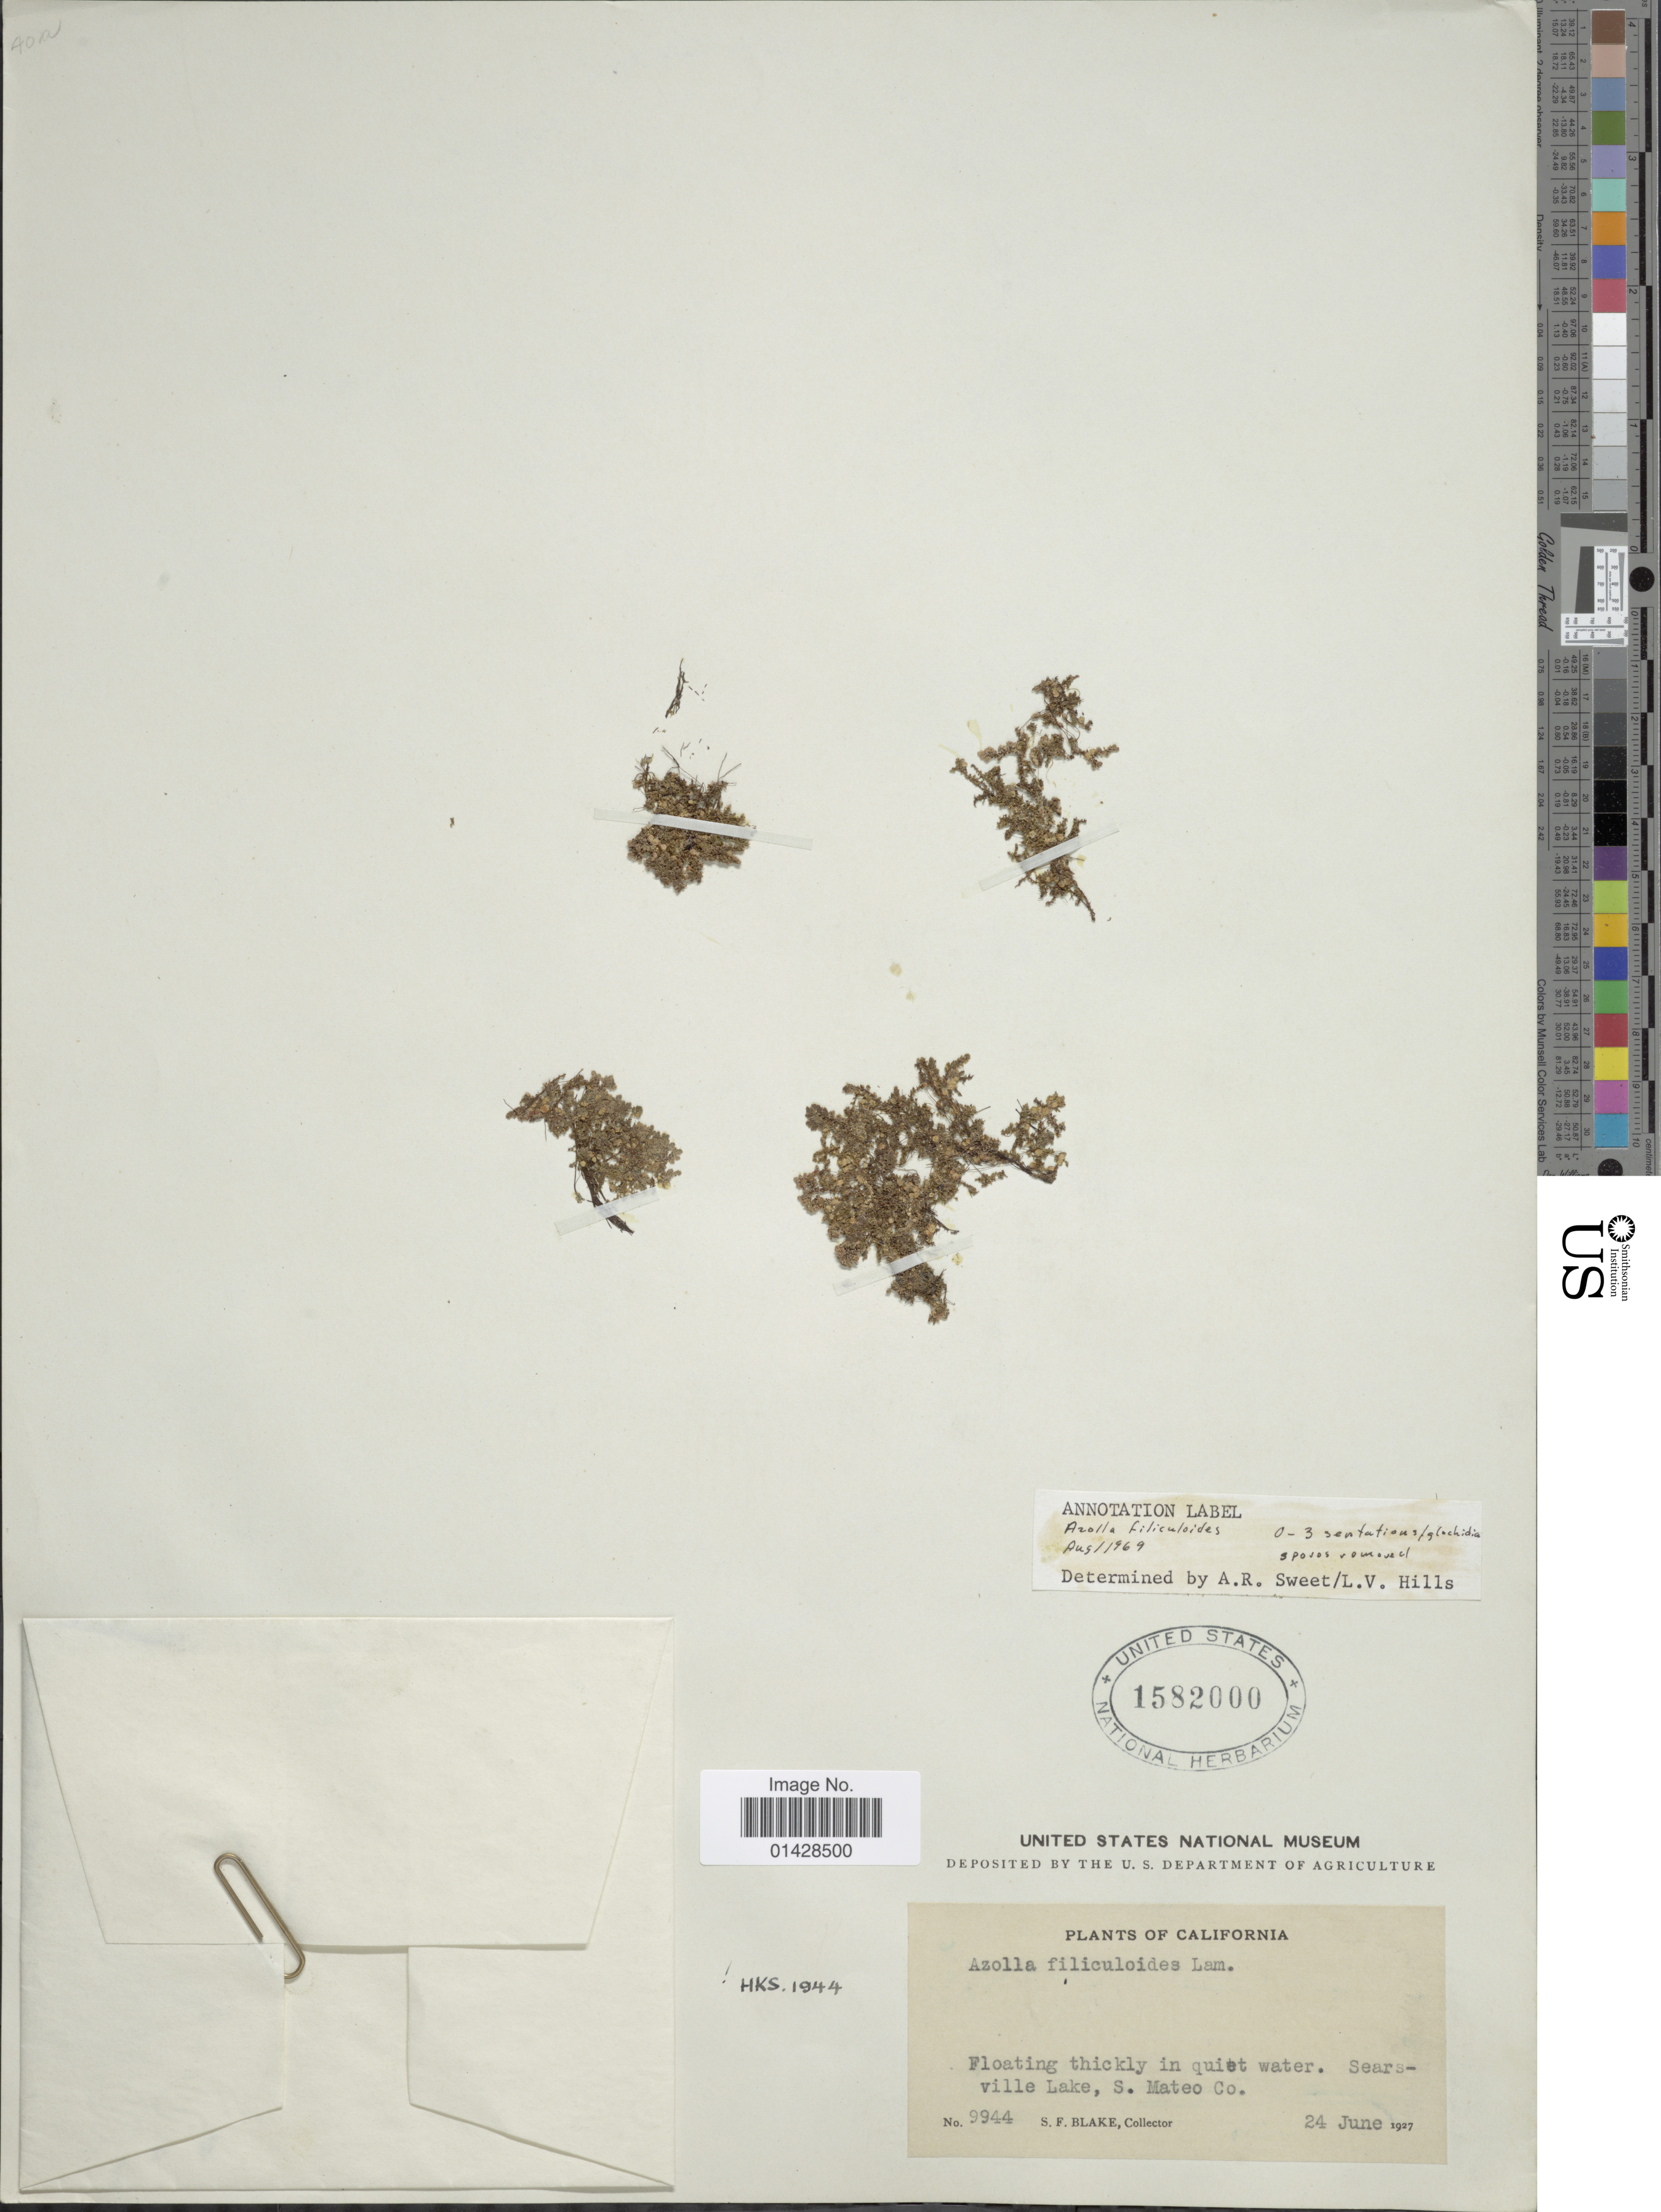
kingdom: Plantae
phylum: Tracheophyta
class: Polypodiopsida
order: Salviniales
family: Salviniaceae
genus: Azolla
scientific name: Azolla filiculoides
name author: Lam.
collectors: S. Blake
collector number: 9944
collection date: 1927-06-24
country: United States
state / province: California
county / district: San Mateo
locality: Floating thickly in quiet water. Searsville Lake, S. Mateo Co.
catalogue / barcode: US 1582000